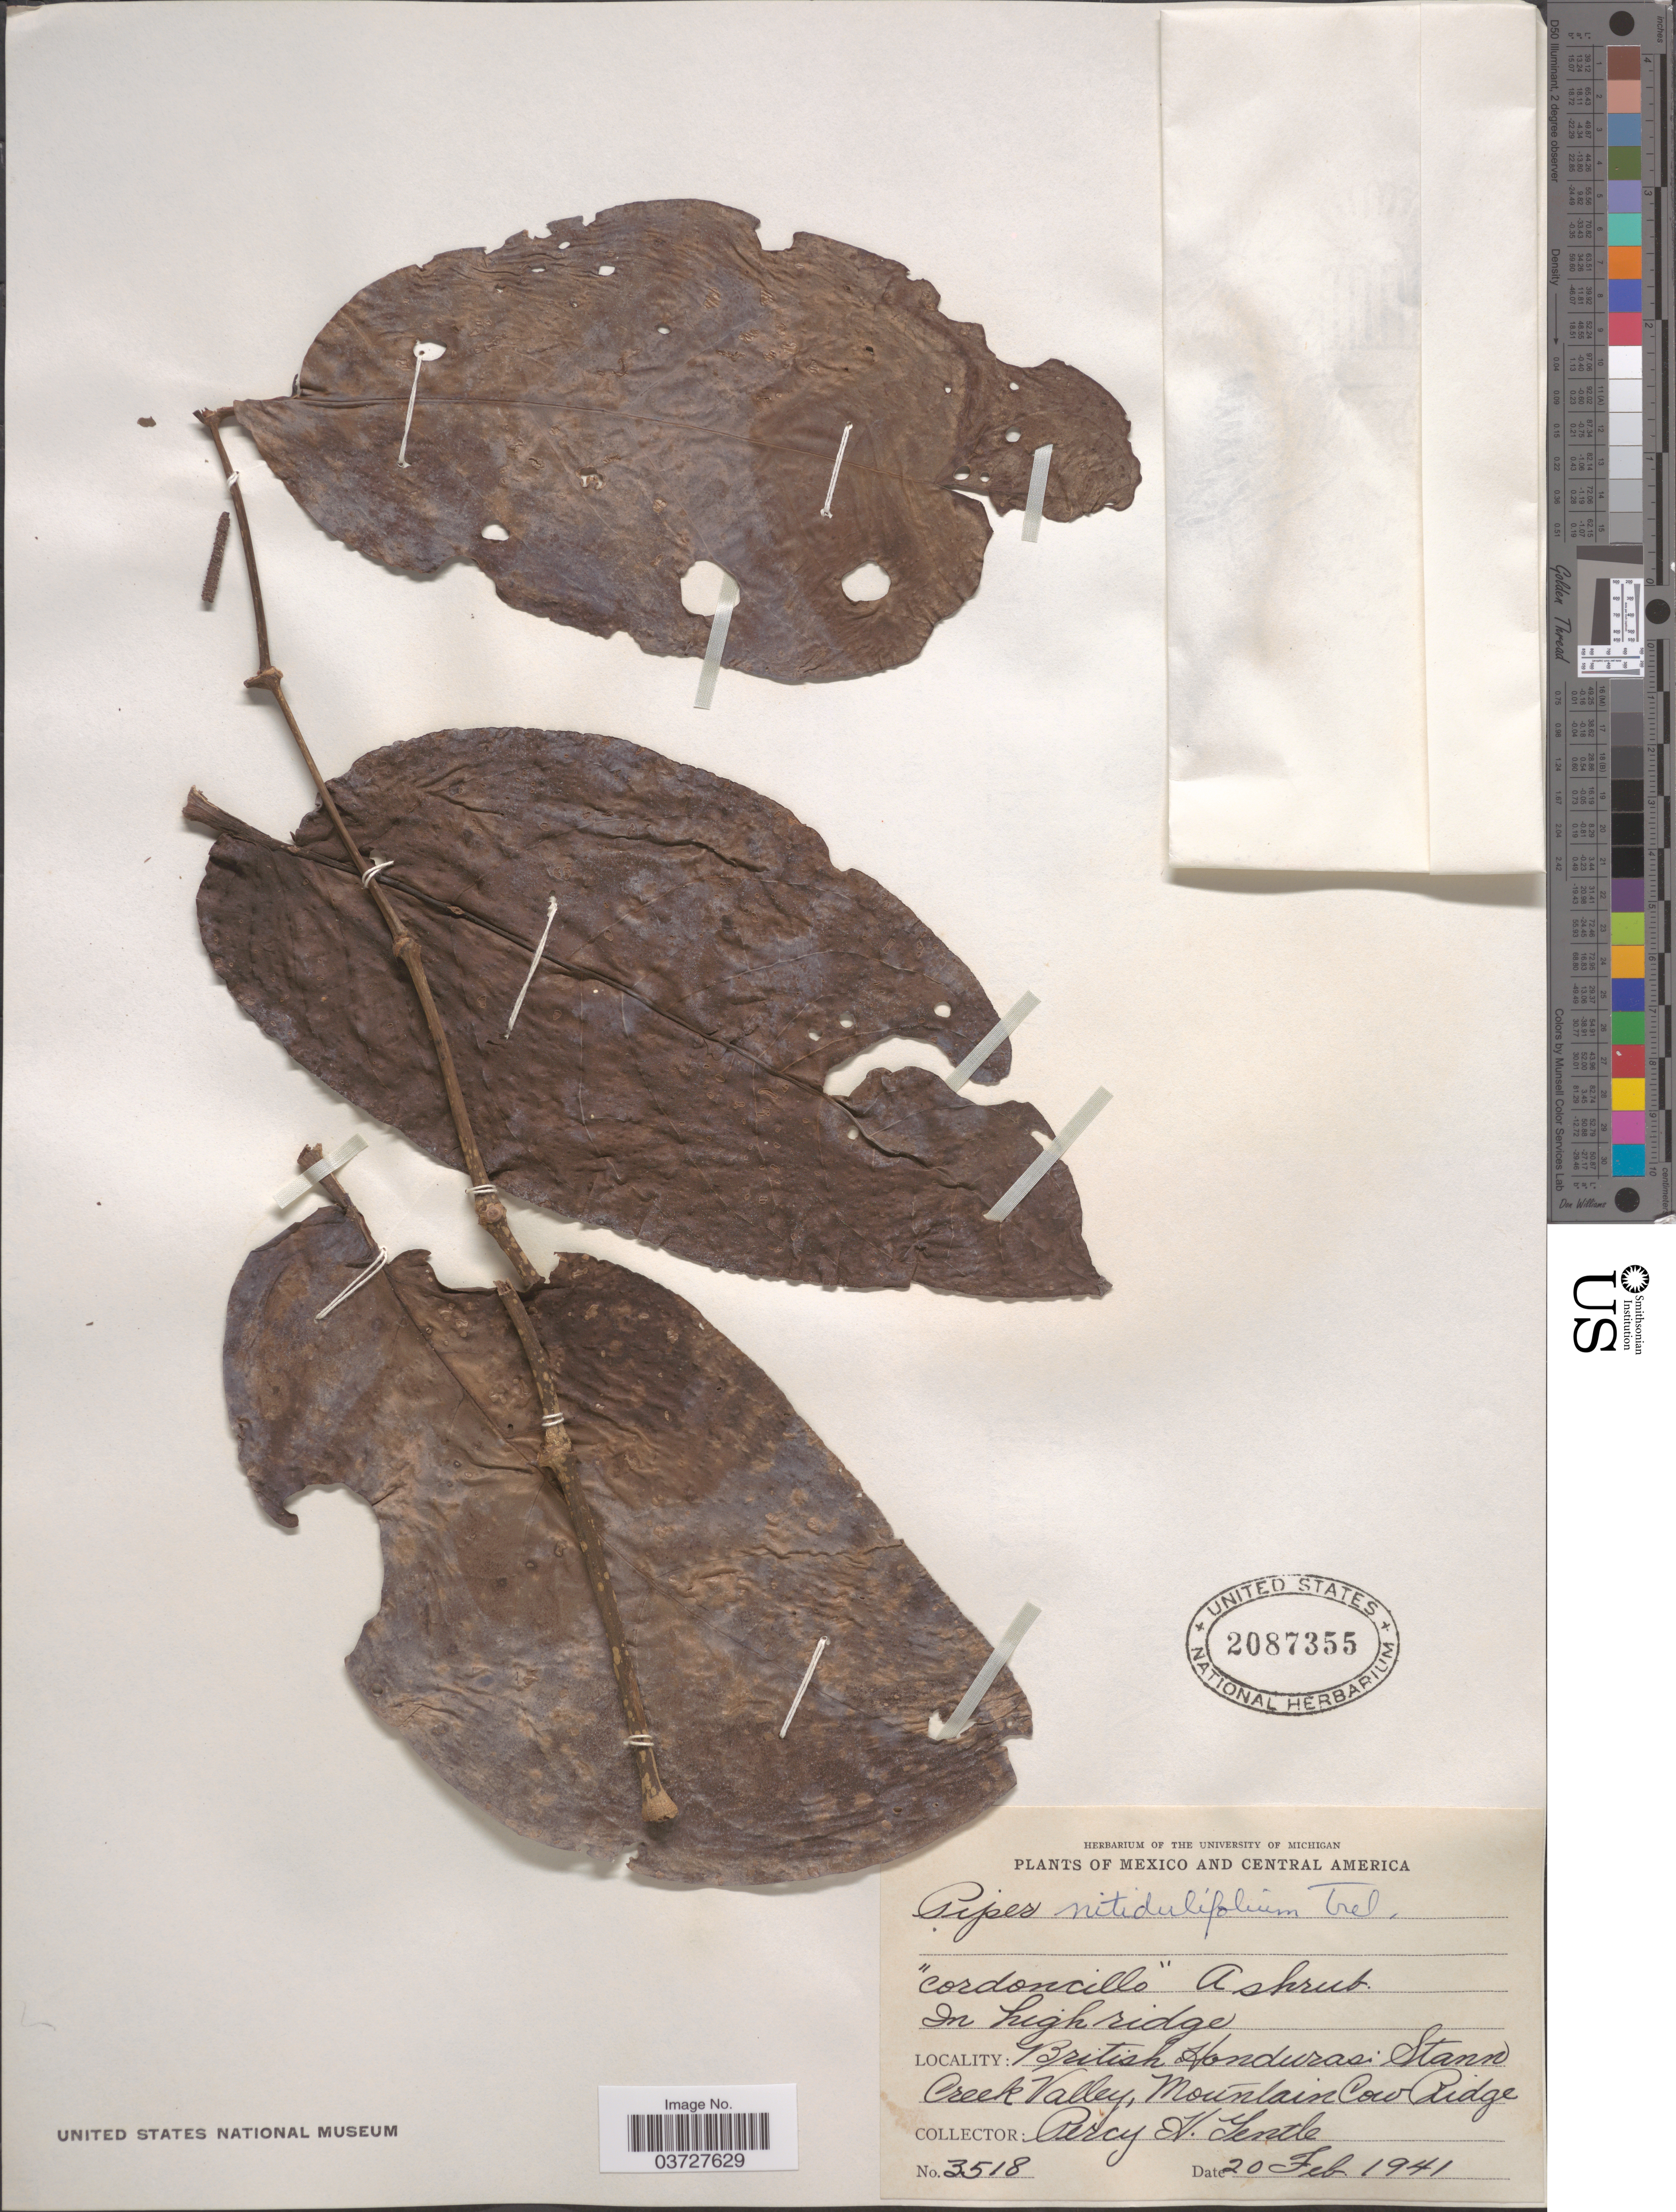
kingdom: Plantae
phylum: Tracheophyta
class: Magnoliopsida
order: Piperales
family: Piperaceae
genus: Piper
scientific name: Piper nitidulifolium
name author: Trel.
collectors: P. H. Gentle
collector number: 3518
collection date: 1941-02-20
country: Belize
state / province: Stann Creek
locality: British Honduras: Stann Creek Valley, Mountain Cow Ridge.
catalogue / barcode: US 2087355